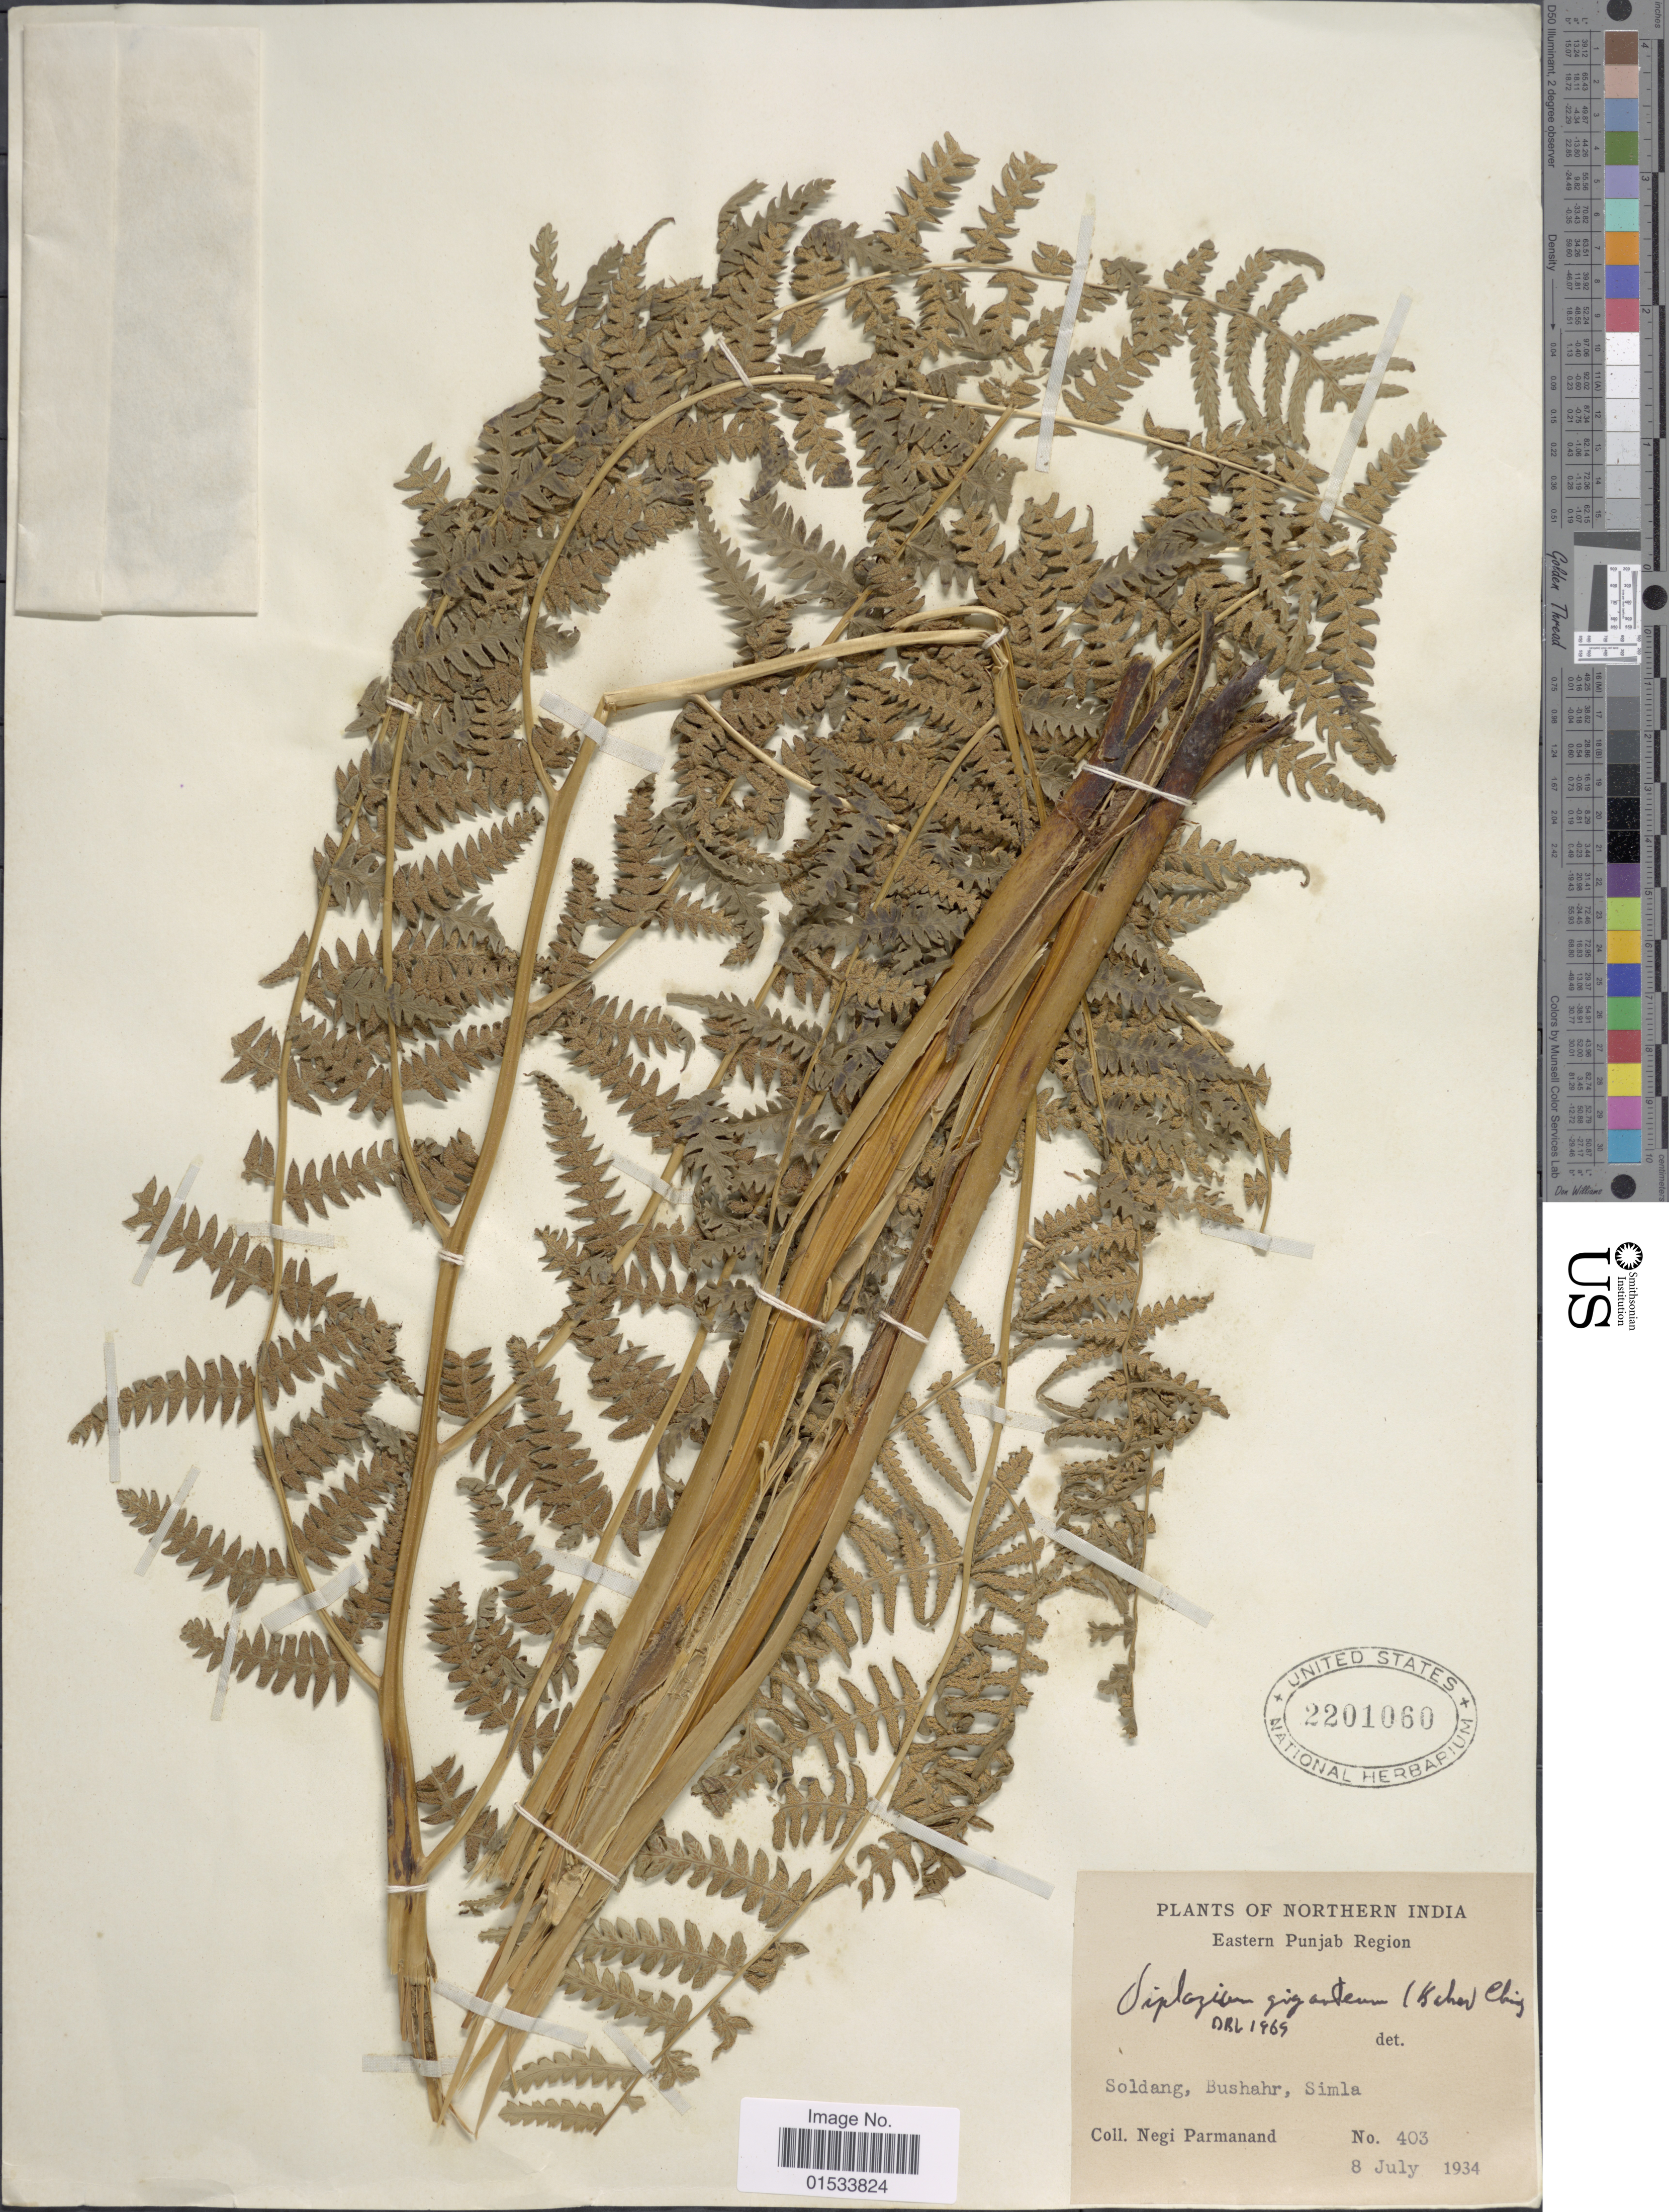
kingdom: Plantae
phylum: Tracheophyta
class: Polypodiopsida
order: Polypodiales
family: Athyriaceae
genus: Diplazium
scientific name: Diplazium giganteum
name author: (Baker) Ching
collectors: N. Parmanand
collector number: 403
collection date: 1934-07-08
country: India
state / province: Himachal Pradesh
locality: Northern India, Eastern Punjab Region, Soldang, Bushahr, Simla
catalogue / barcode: US 2201060